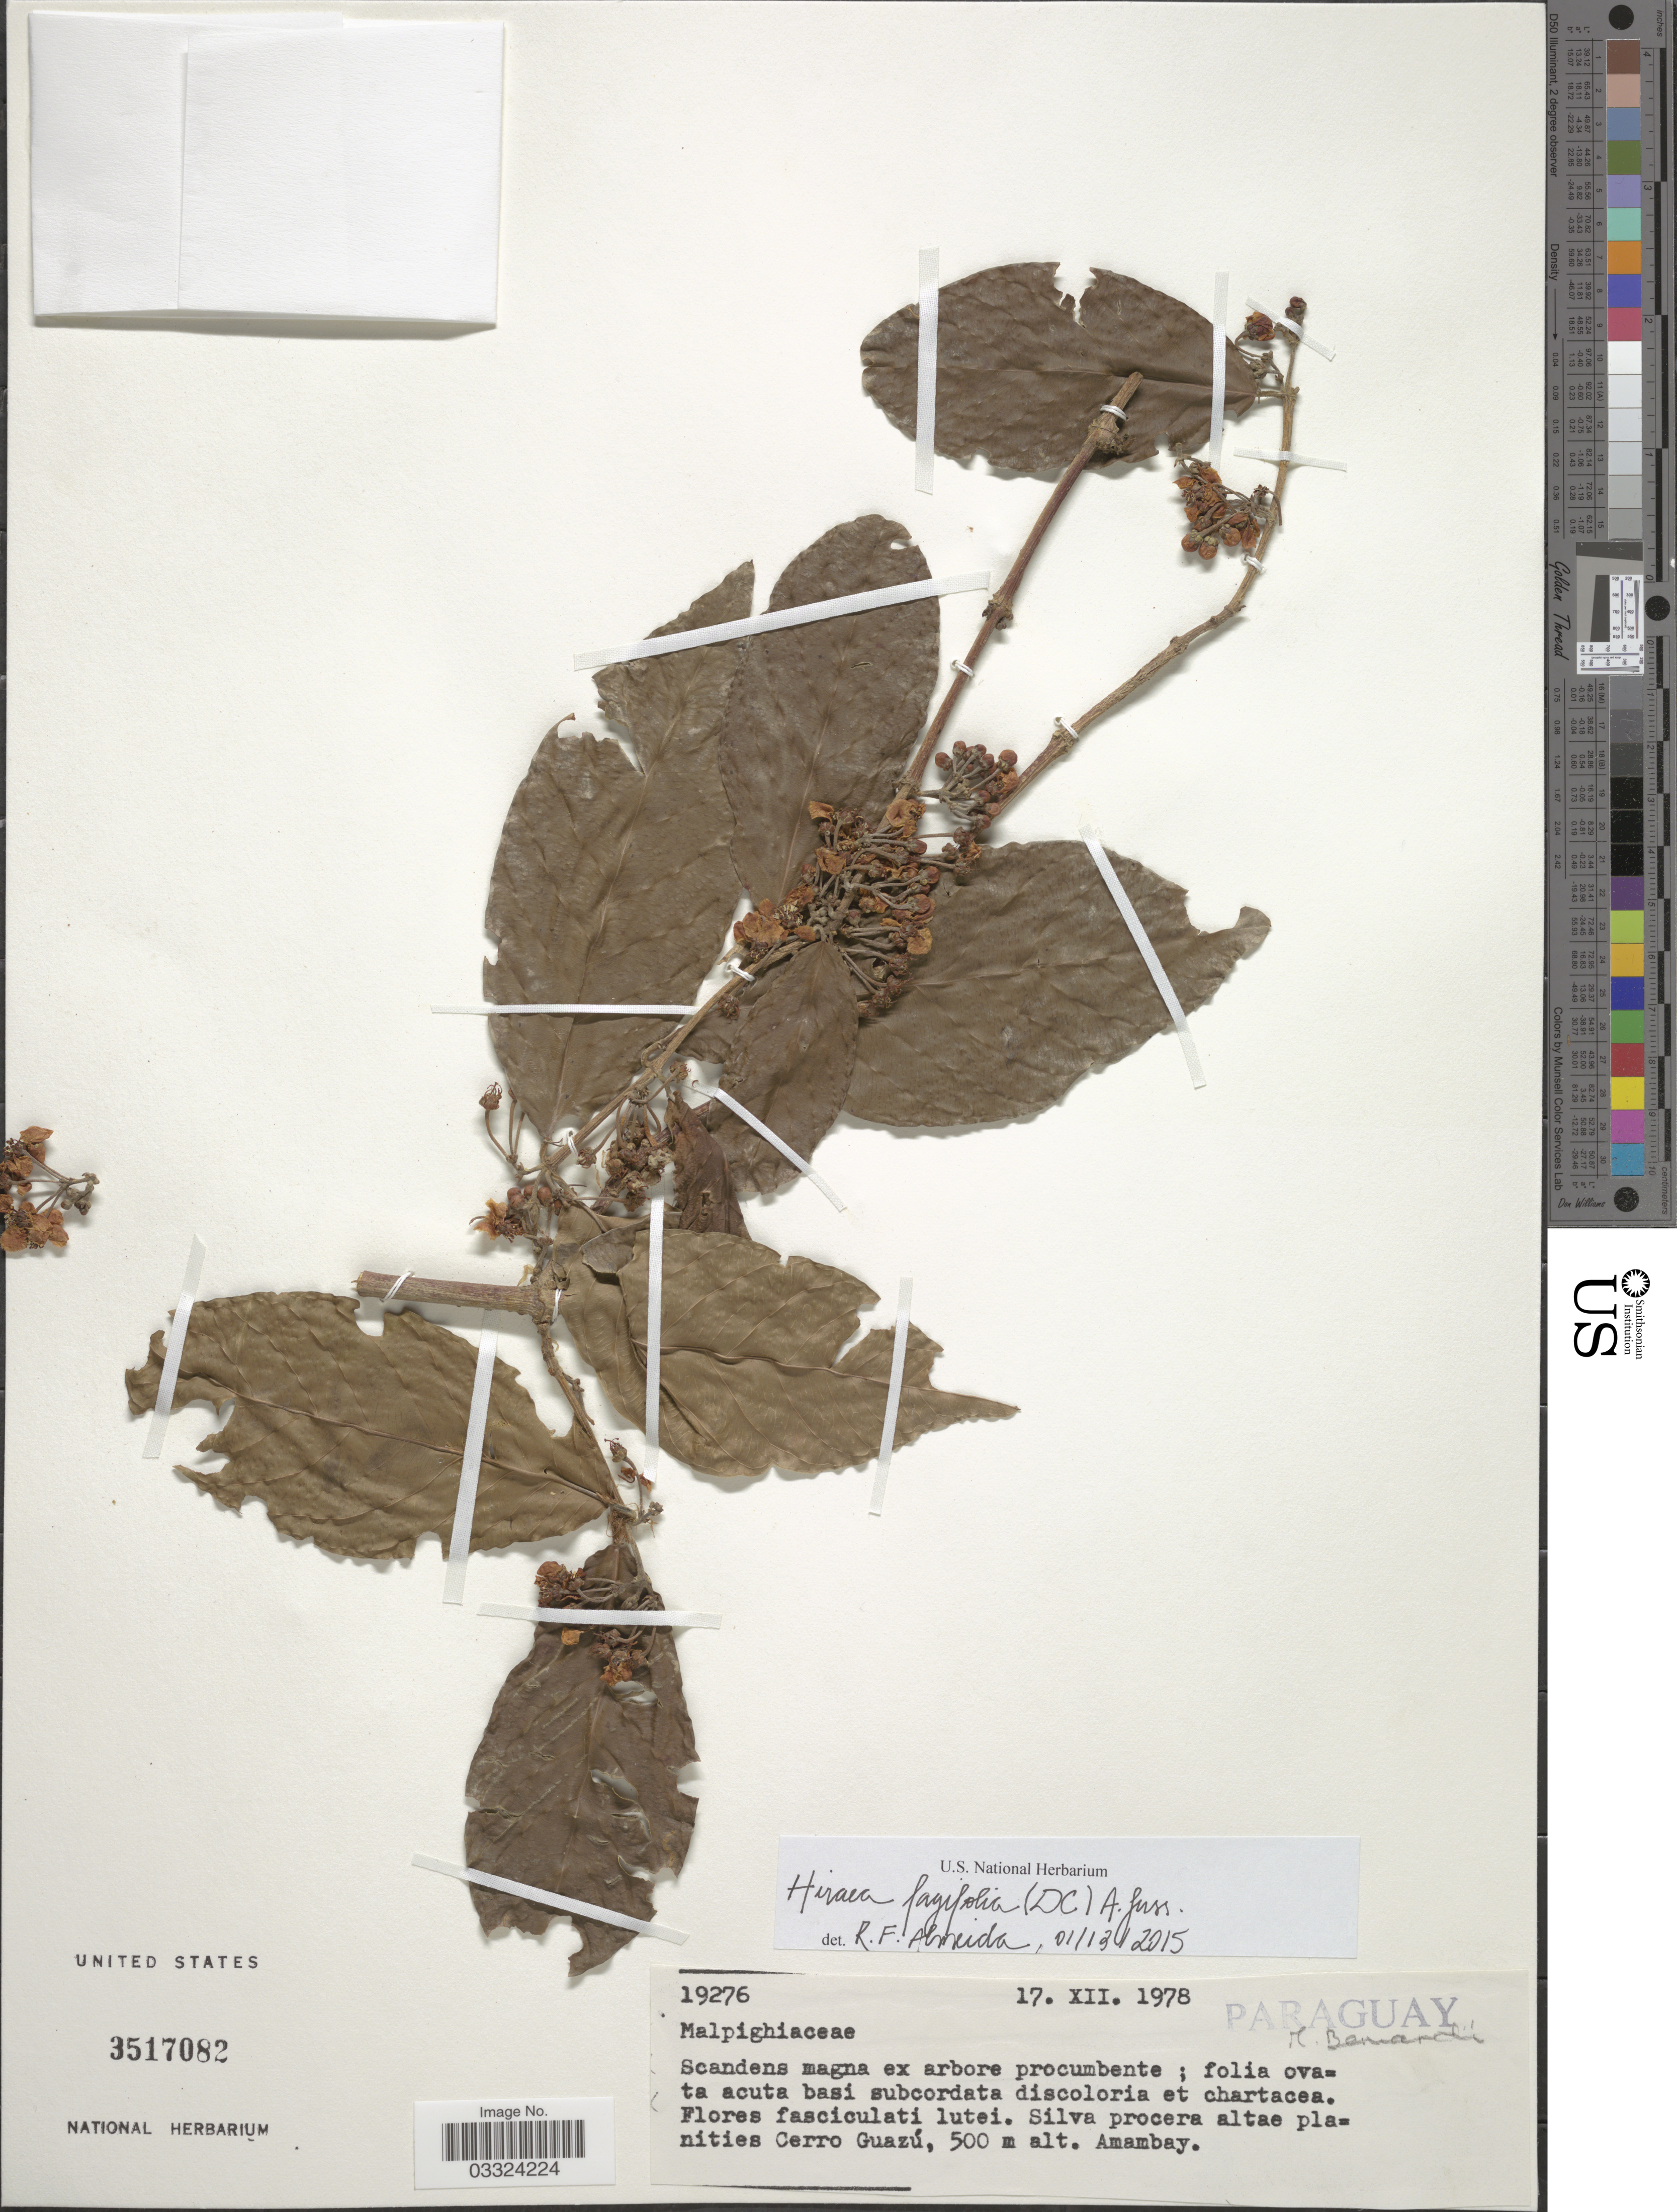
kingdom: Plantae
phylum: Tracheophyta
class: Magnoliopsida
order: Malpighiales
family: Malpighiaceae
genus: Hiraea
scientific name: Hiraea fagifolia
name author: (DC.) A. Juss.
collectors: M. Bernardi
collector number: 19276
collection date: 1978-12-17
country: Paraguay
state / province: Amambay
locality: Silva procera altae planities Cerro Guazú.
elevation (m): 500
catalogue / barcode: US 3517082